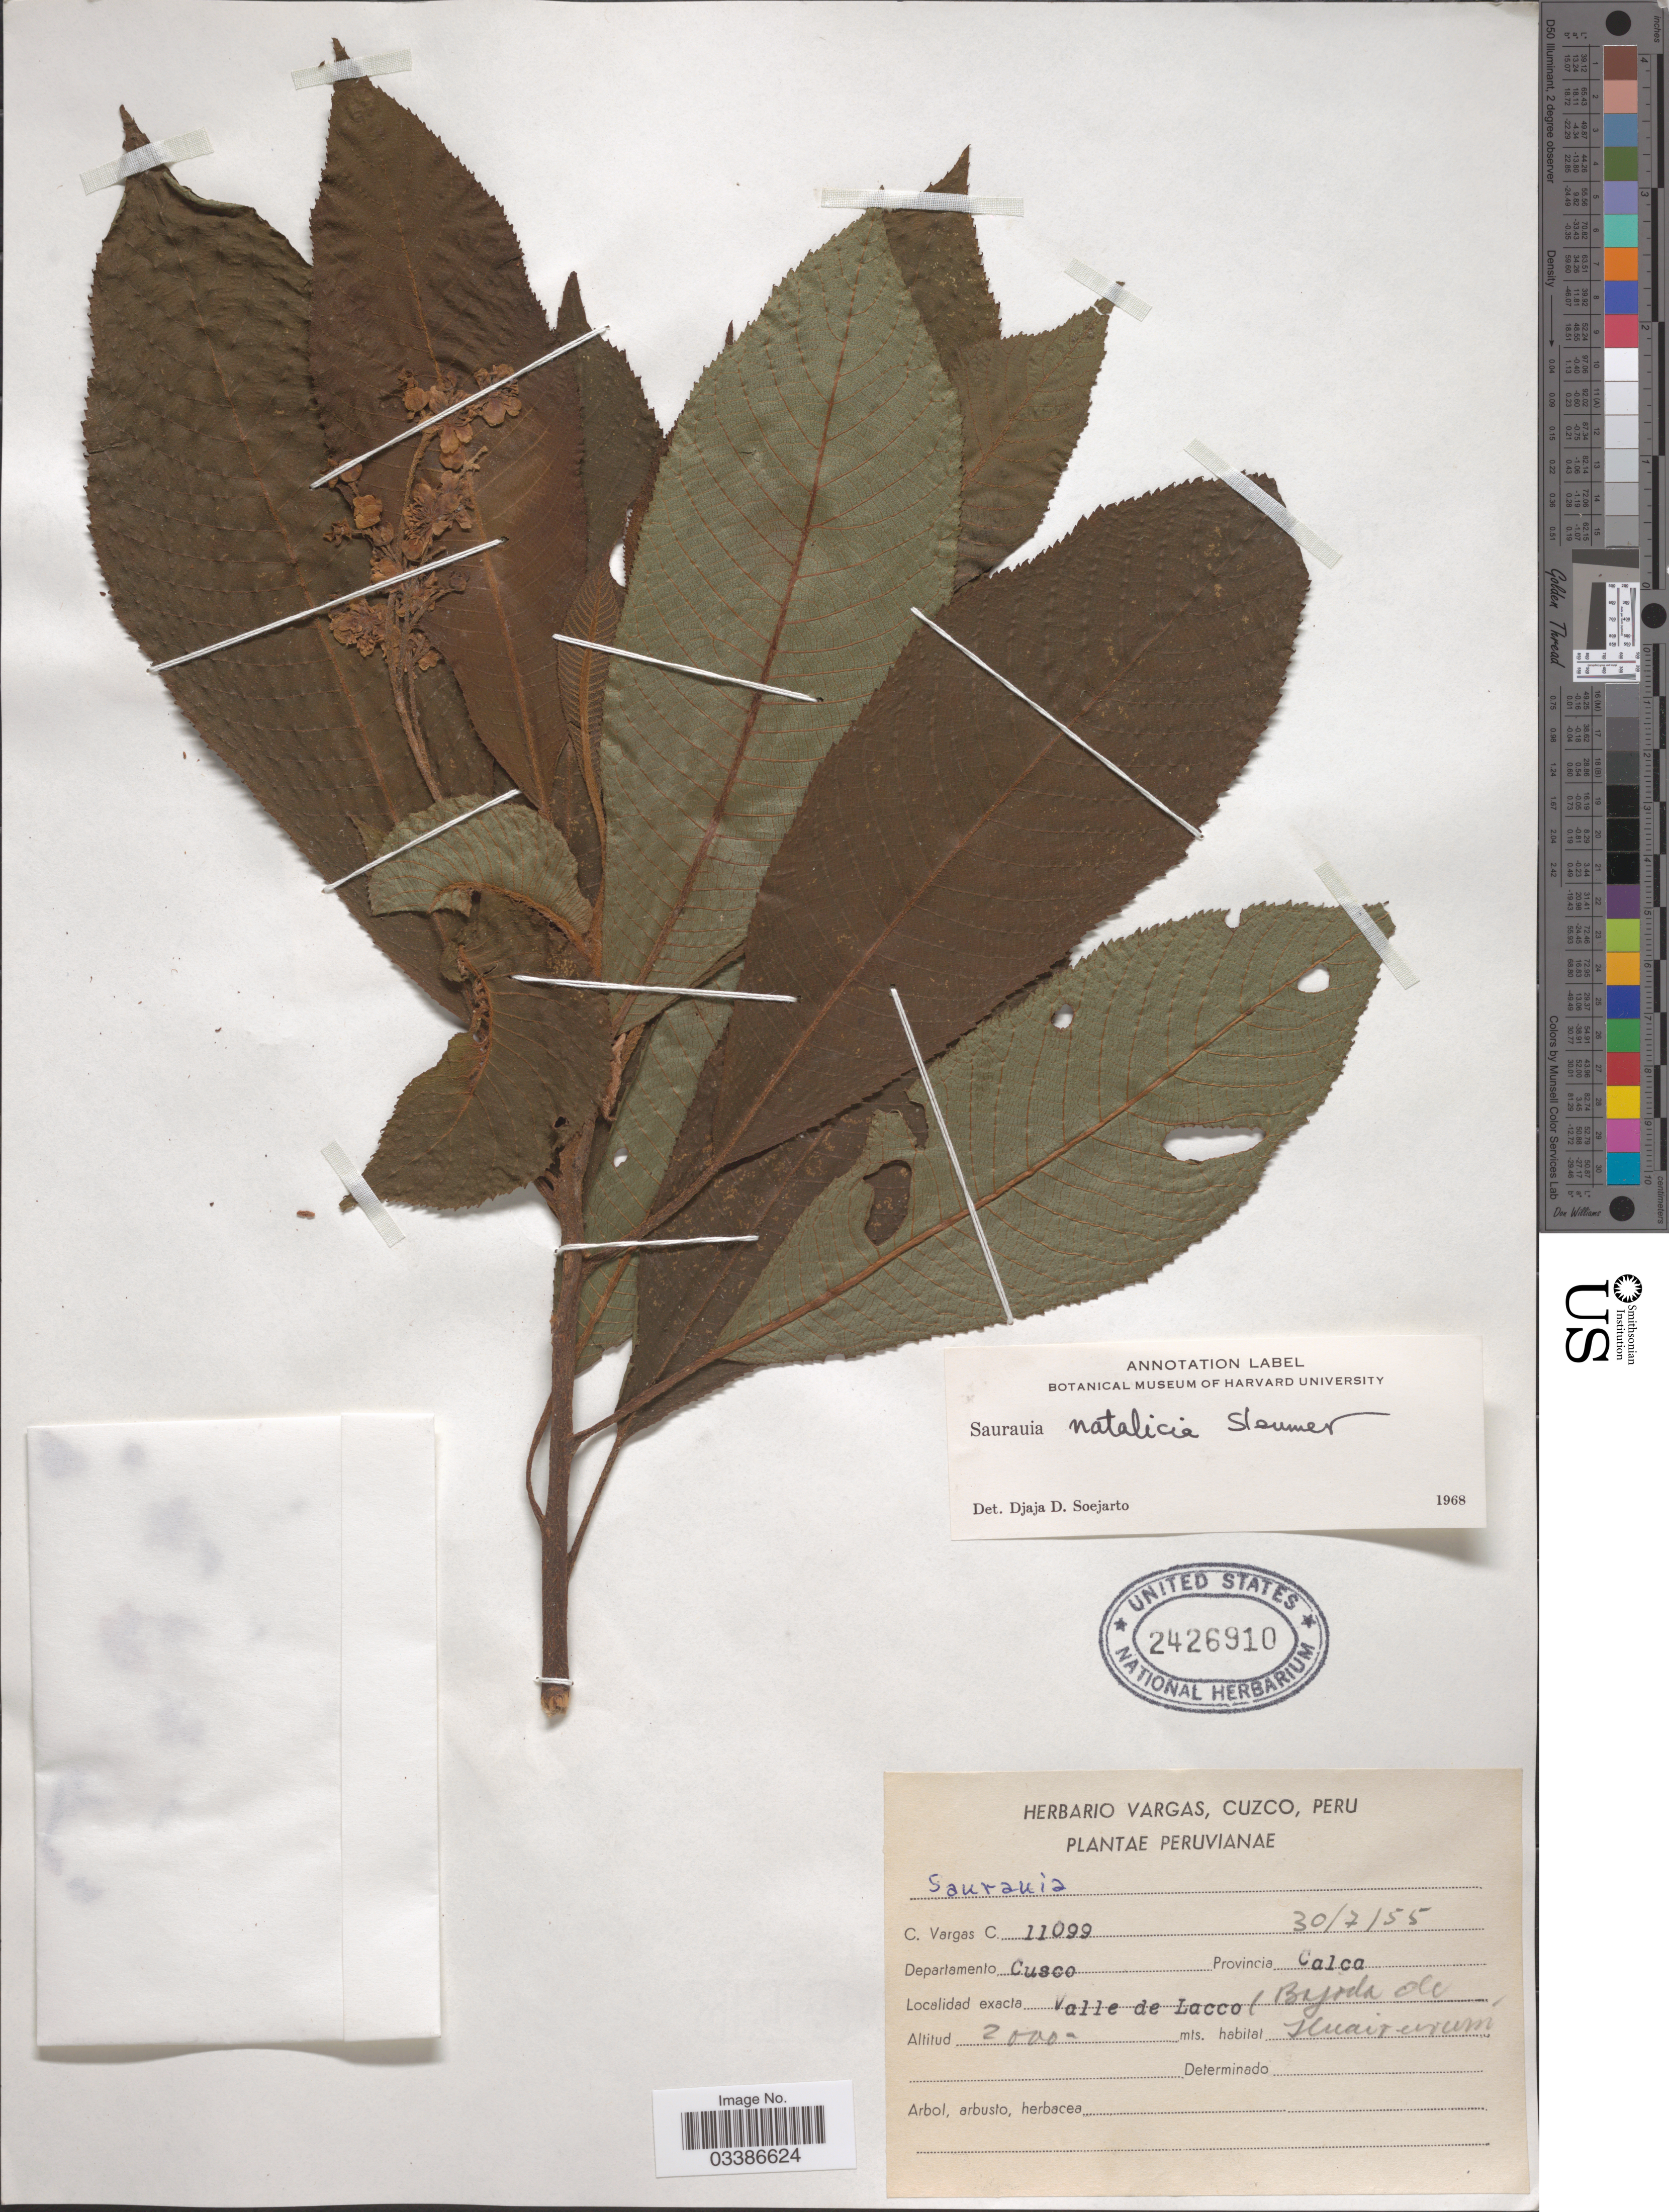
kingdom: Plantae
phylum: Tracheophyta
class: Magnoliopsida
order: Ericales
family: Actinidiaceae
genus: Saurauia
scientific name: Saurauia natalicia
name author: Sleumer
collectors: C. Vargas Calderón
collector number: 11099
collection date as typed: Transcribed d/m/y: 30/7/55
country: Peru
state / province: Cusco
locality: Departamento Cusco. Provincia Calca. Valle de Lacco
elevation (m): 2000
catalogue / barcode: US 2426910